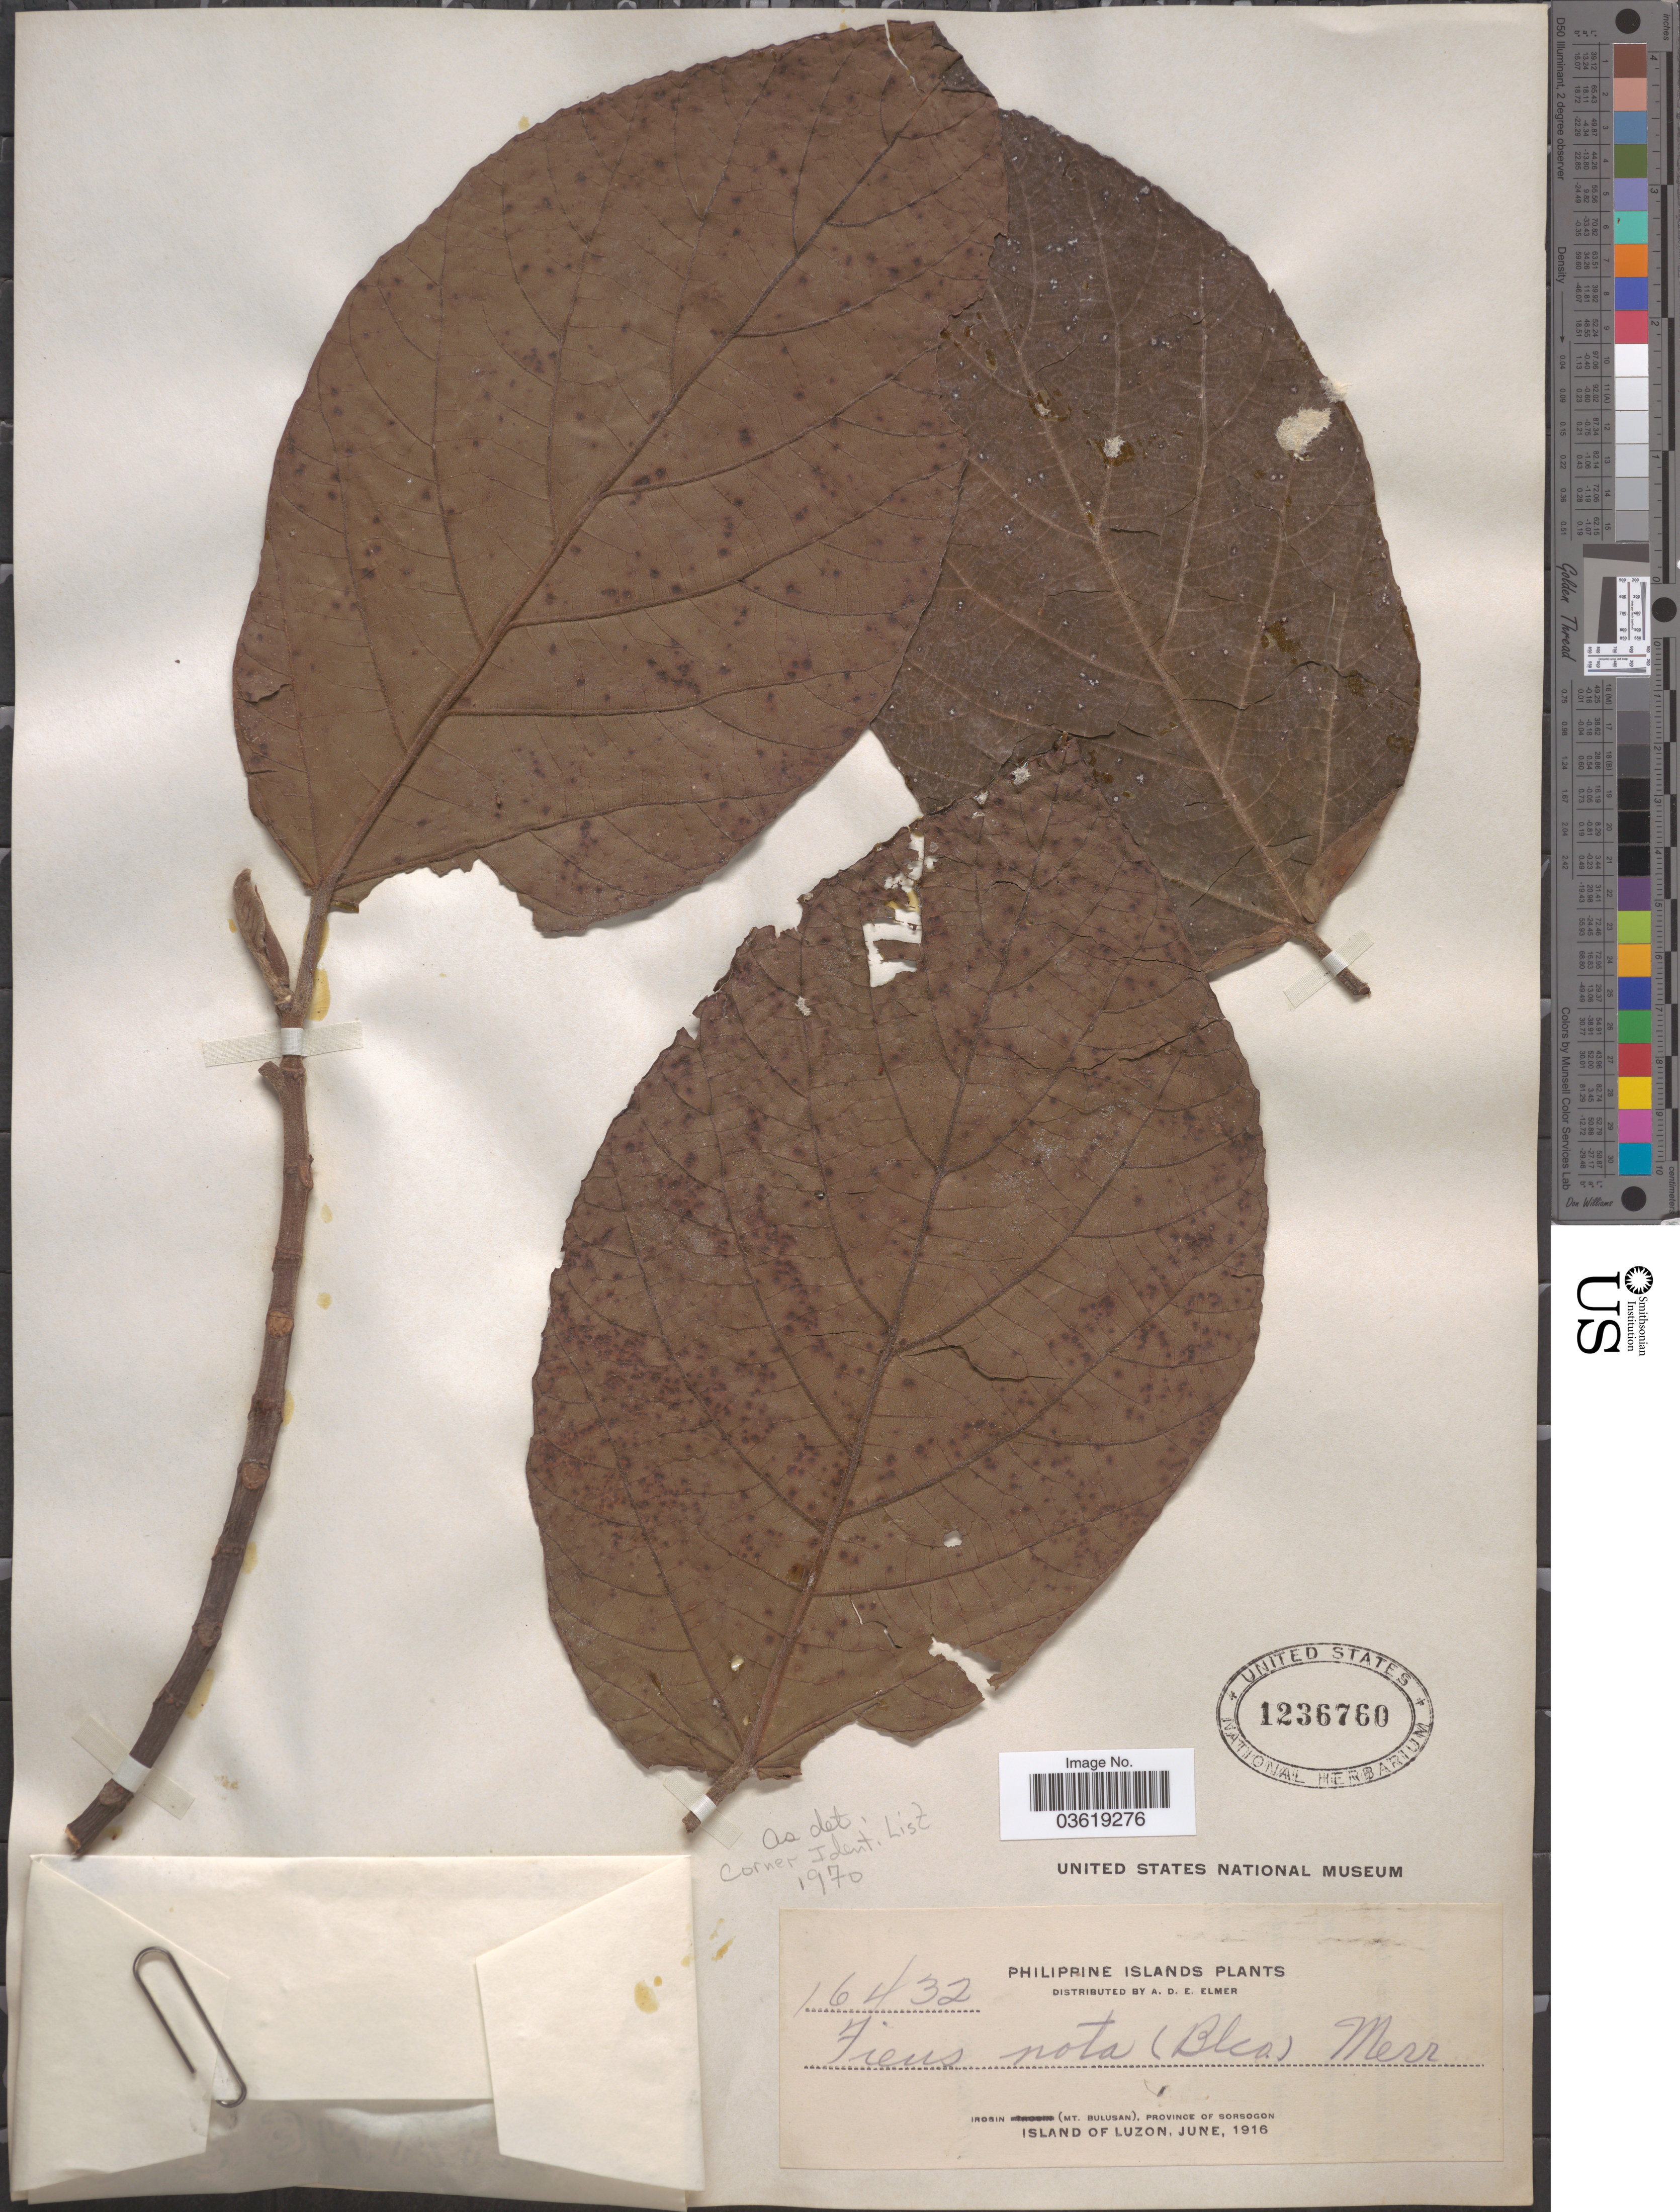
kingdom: Plantae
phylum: Tracheophyta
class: Magnoliopsida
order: Rosales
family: Moraceae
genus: Ficus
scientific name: Ficus nota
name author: (C.E. Blanco) Merr.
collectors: A. D. E. Elmer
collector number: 16432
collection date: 1916-06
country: Philippines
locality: Philippine Islands. Irosin (Mt. Bulusan), Province of Sorsogon, Island of Luzon.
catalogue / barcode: US 1236760